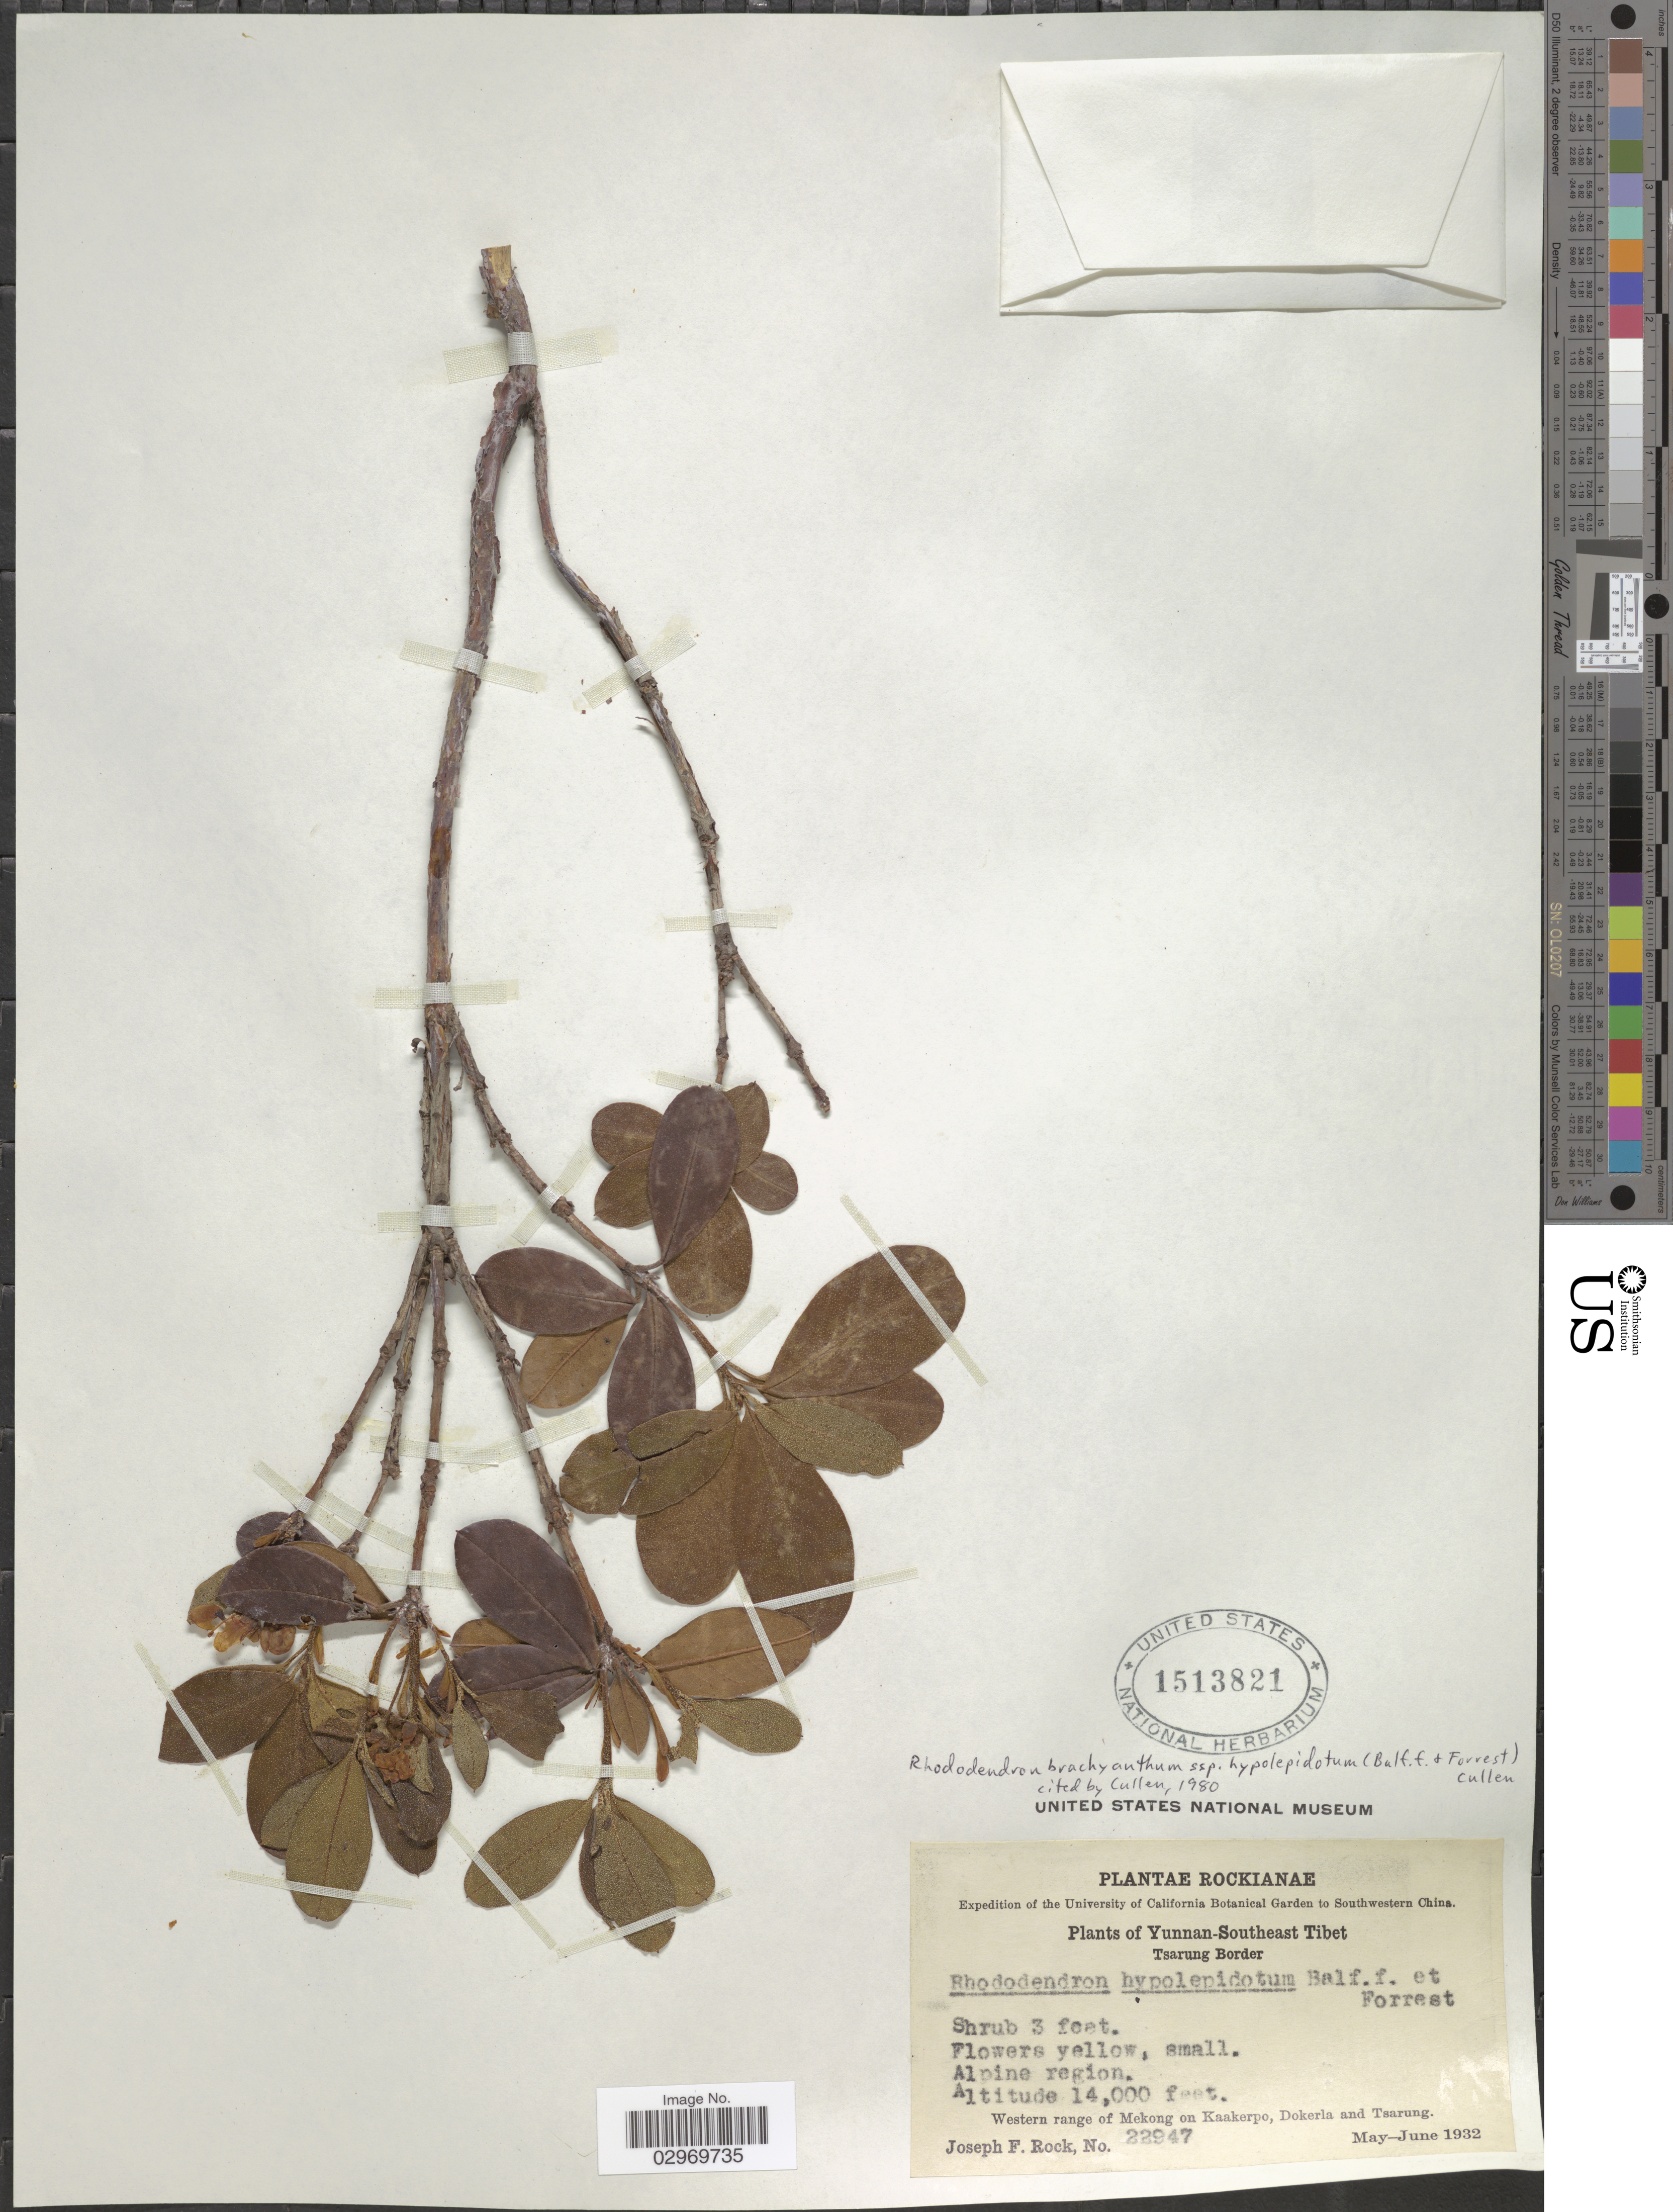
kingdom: Plantae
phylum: Tracheophyta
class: Magnoliopsida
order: Ericales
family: Ericaceae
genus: Rhododendron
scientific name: Rhododendron brachyanthum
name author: Franch.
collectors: J. F. Rock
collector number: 22947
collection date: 1932-05/1932-06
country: China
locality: Southwestern China. Yunnan - Southeast Tibet. Tsarung Border. Alpine region. Western range of Mekong on Kaakerpo, Dokerla and Tsarung.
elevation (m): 4267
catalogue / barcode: US 1513821